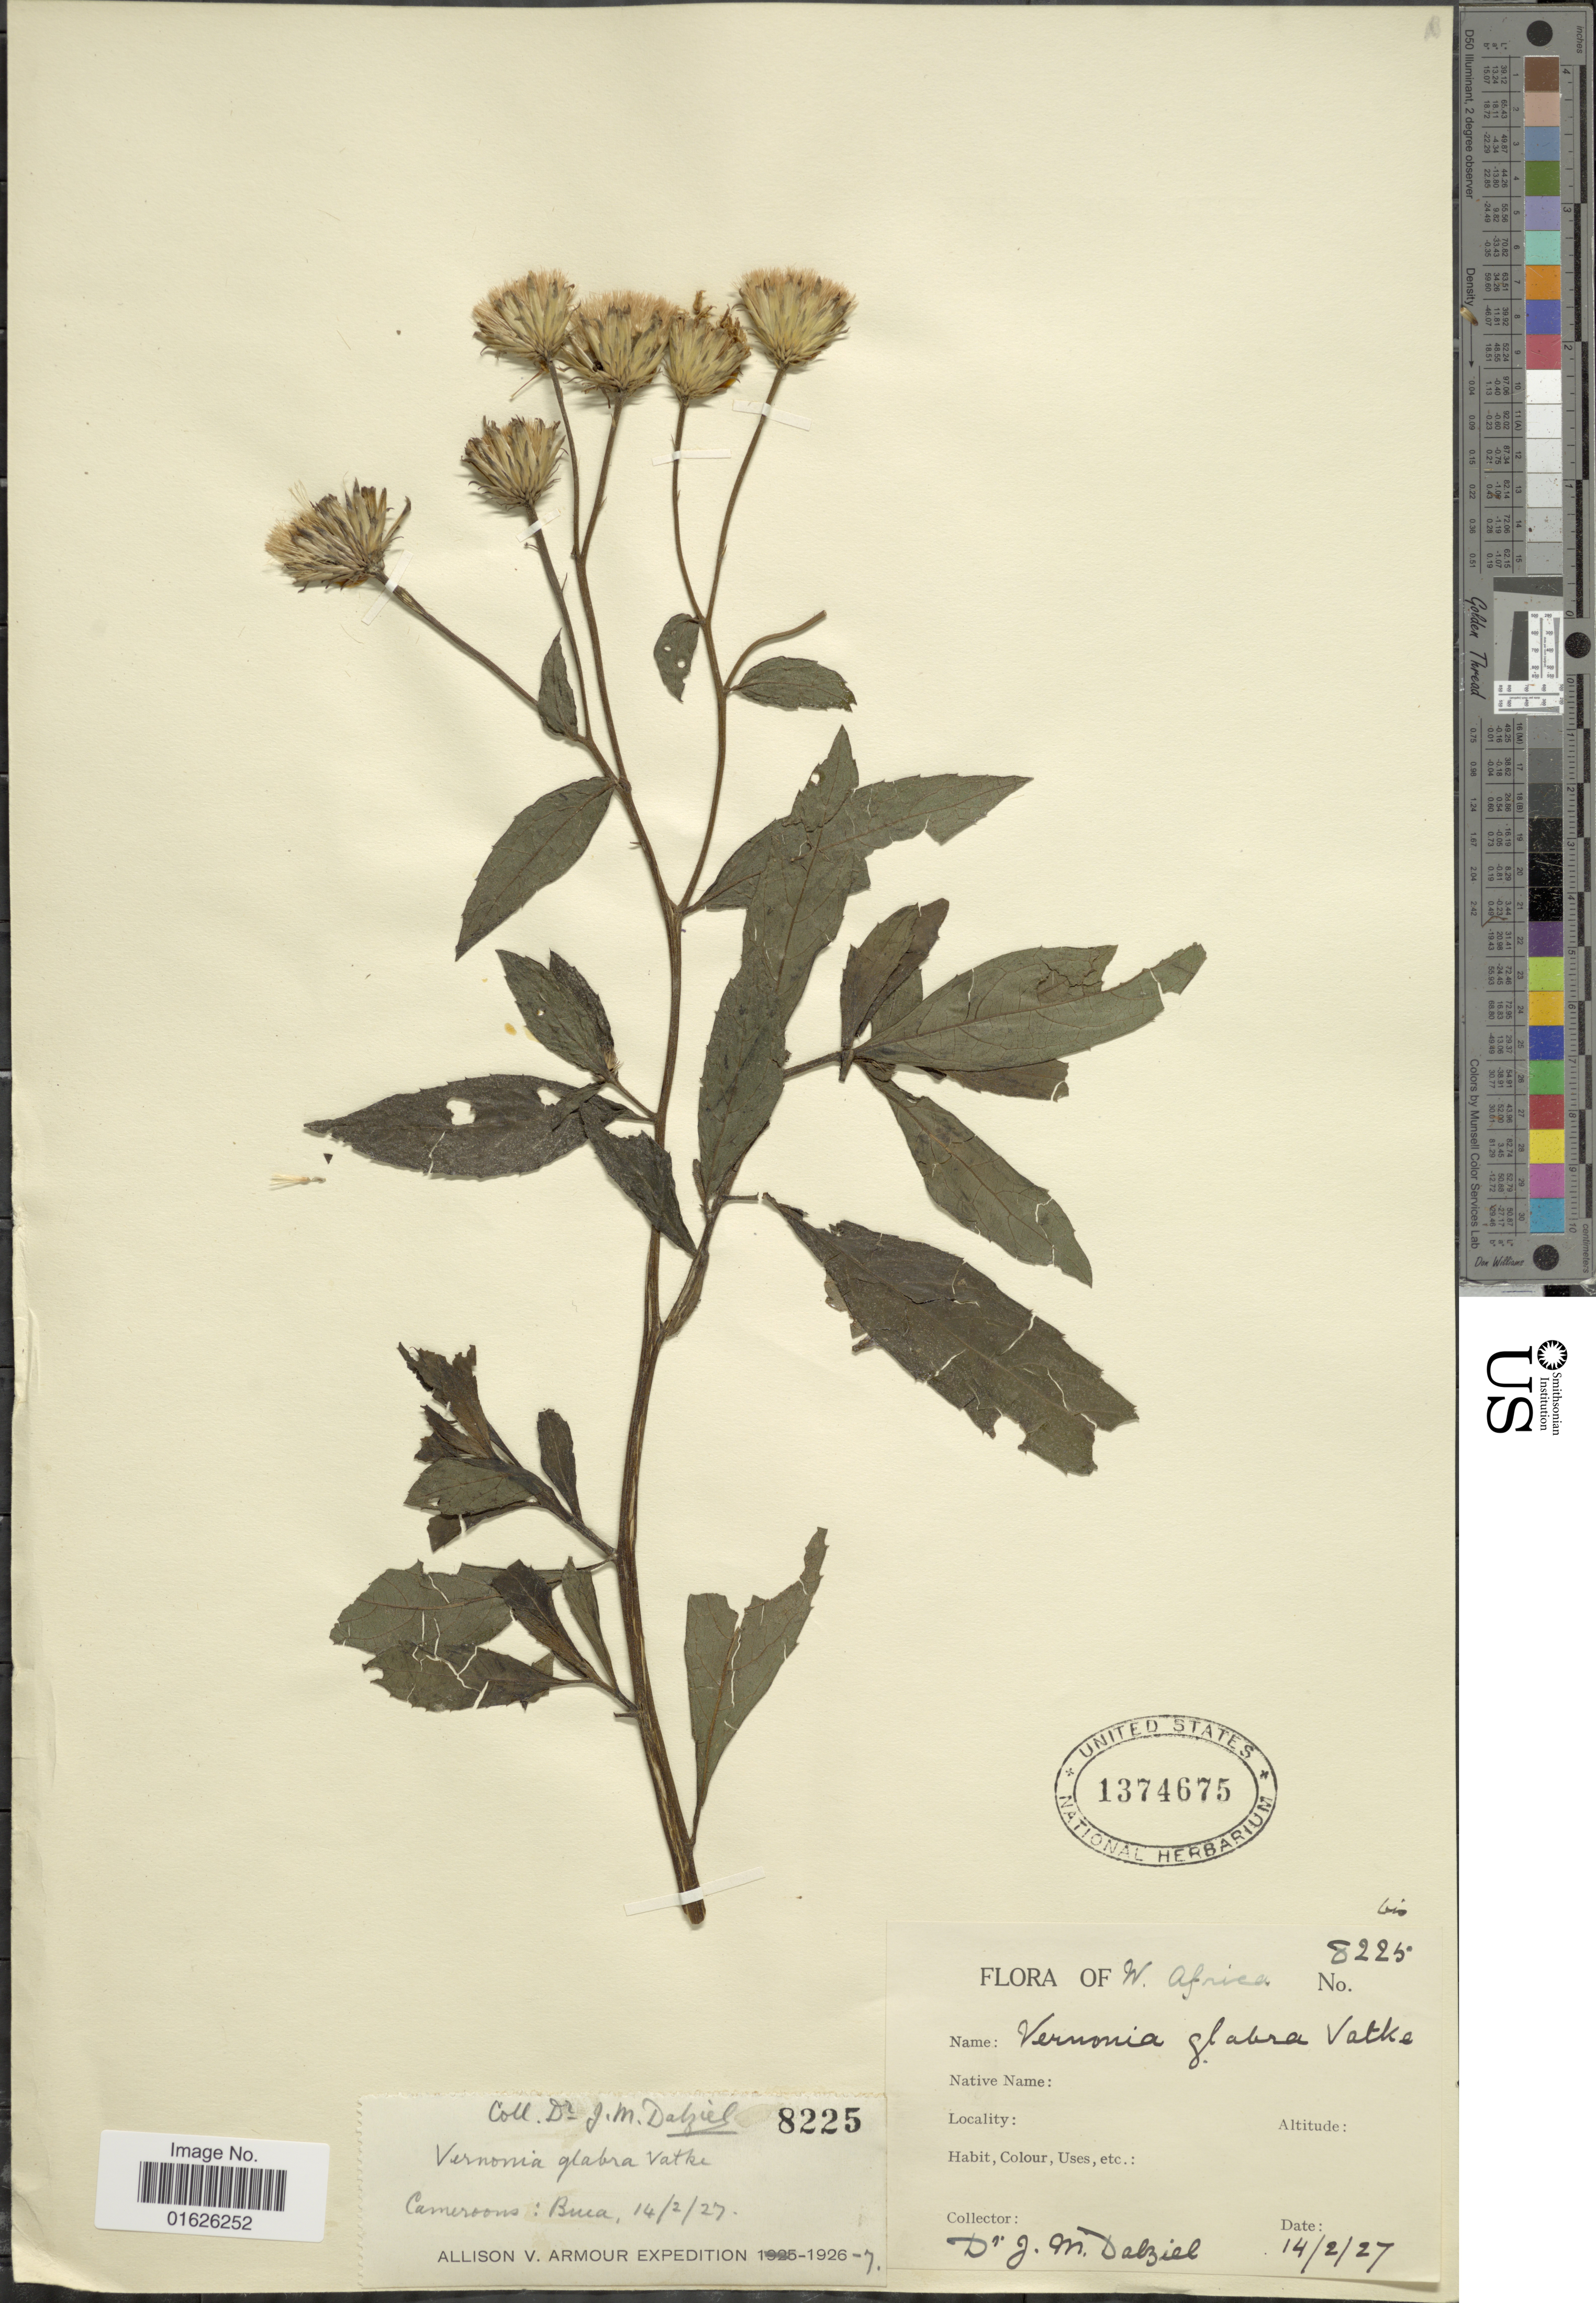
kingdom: Plantae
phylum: Tracheophyta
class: Magnoliopsida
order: Asterales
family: Asteraceae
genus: Linzia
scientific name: Linzia glabra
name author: Steetz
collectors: J. Dalziel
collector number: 8225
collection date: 1927-02-14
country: Cameroon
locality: West Africa, Buia.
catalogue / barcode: US 1374675